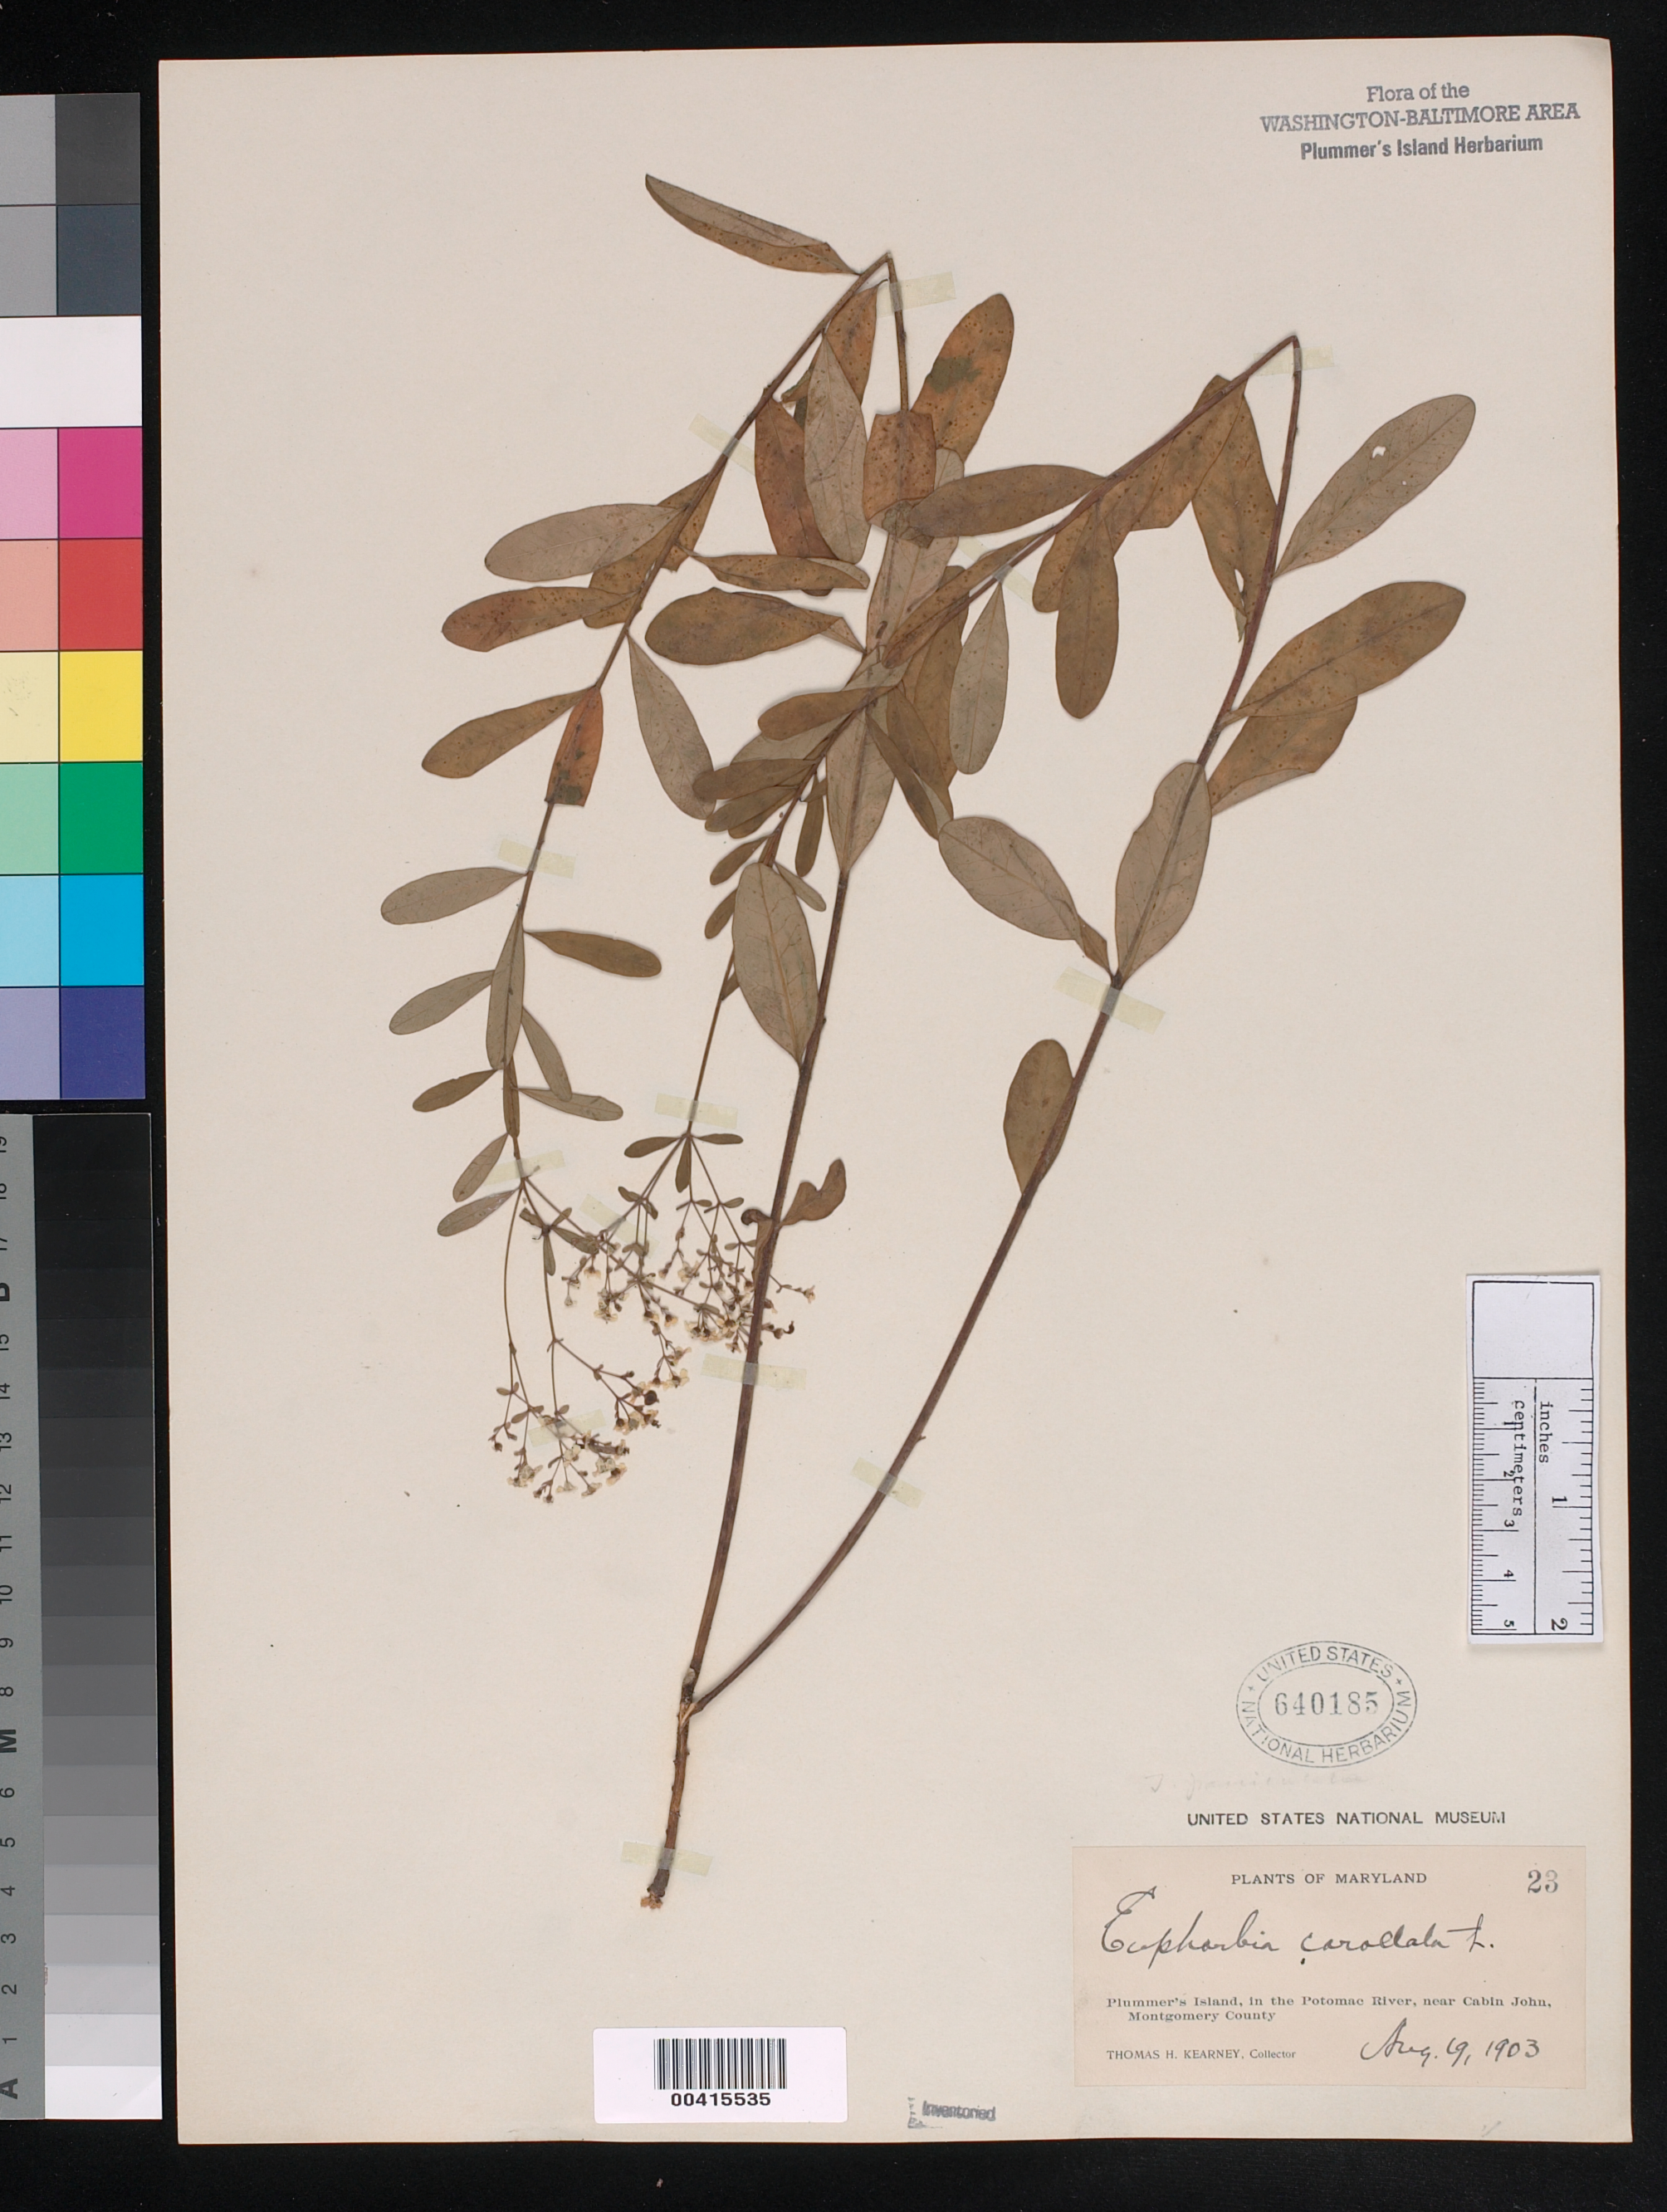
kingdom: Plantae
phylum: Tracheophyta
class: Magnoliopsida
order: Malpighiales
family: Euphorbiaceae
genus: Euphorbia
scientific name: Euphorbia corollata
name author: L.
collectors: T. H. Kearney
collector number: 23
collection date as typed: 19 Aug 1903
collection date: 1903-08-19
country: United States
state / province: Maryland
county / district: Montgomery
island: Plummers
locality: Plummer's Island C. & O. Canal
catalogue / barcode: US 640185